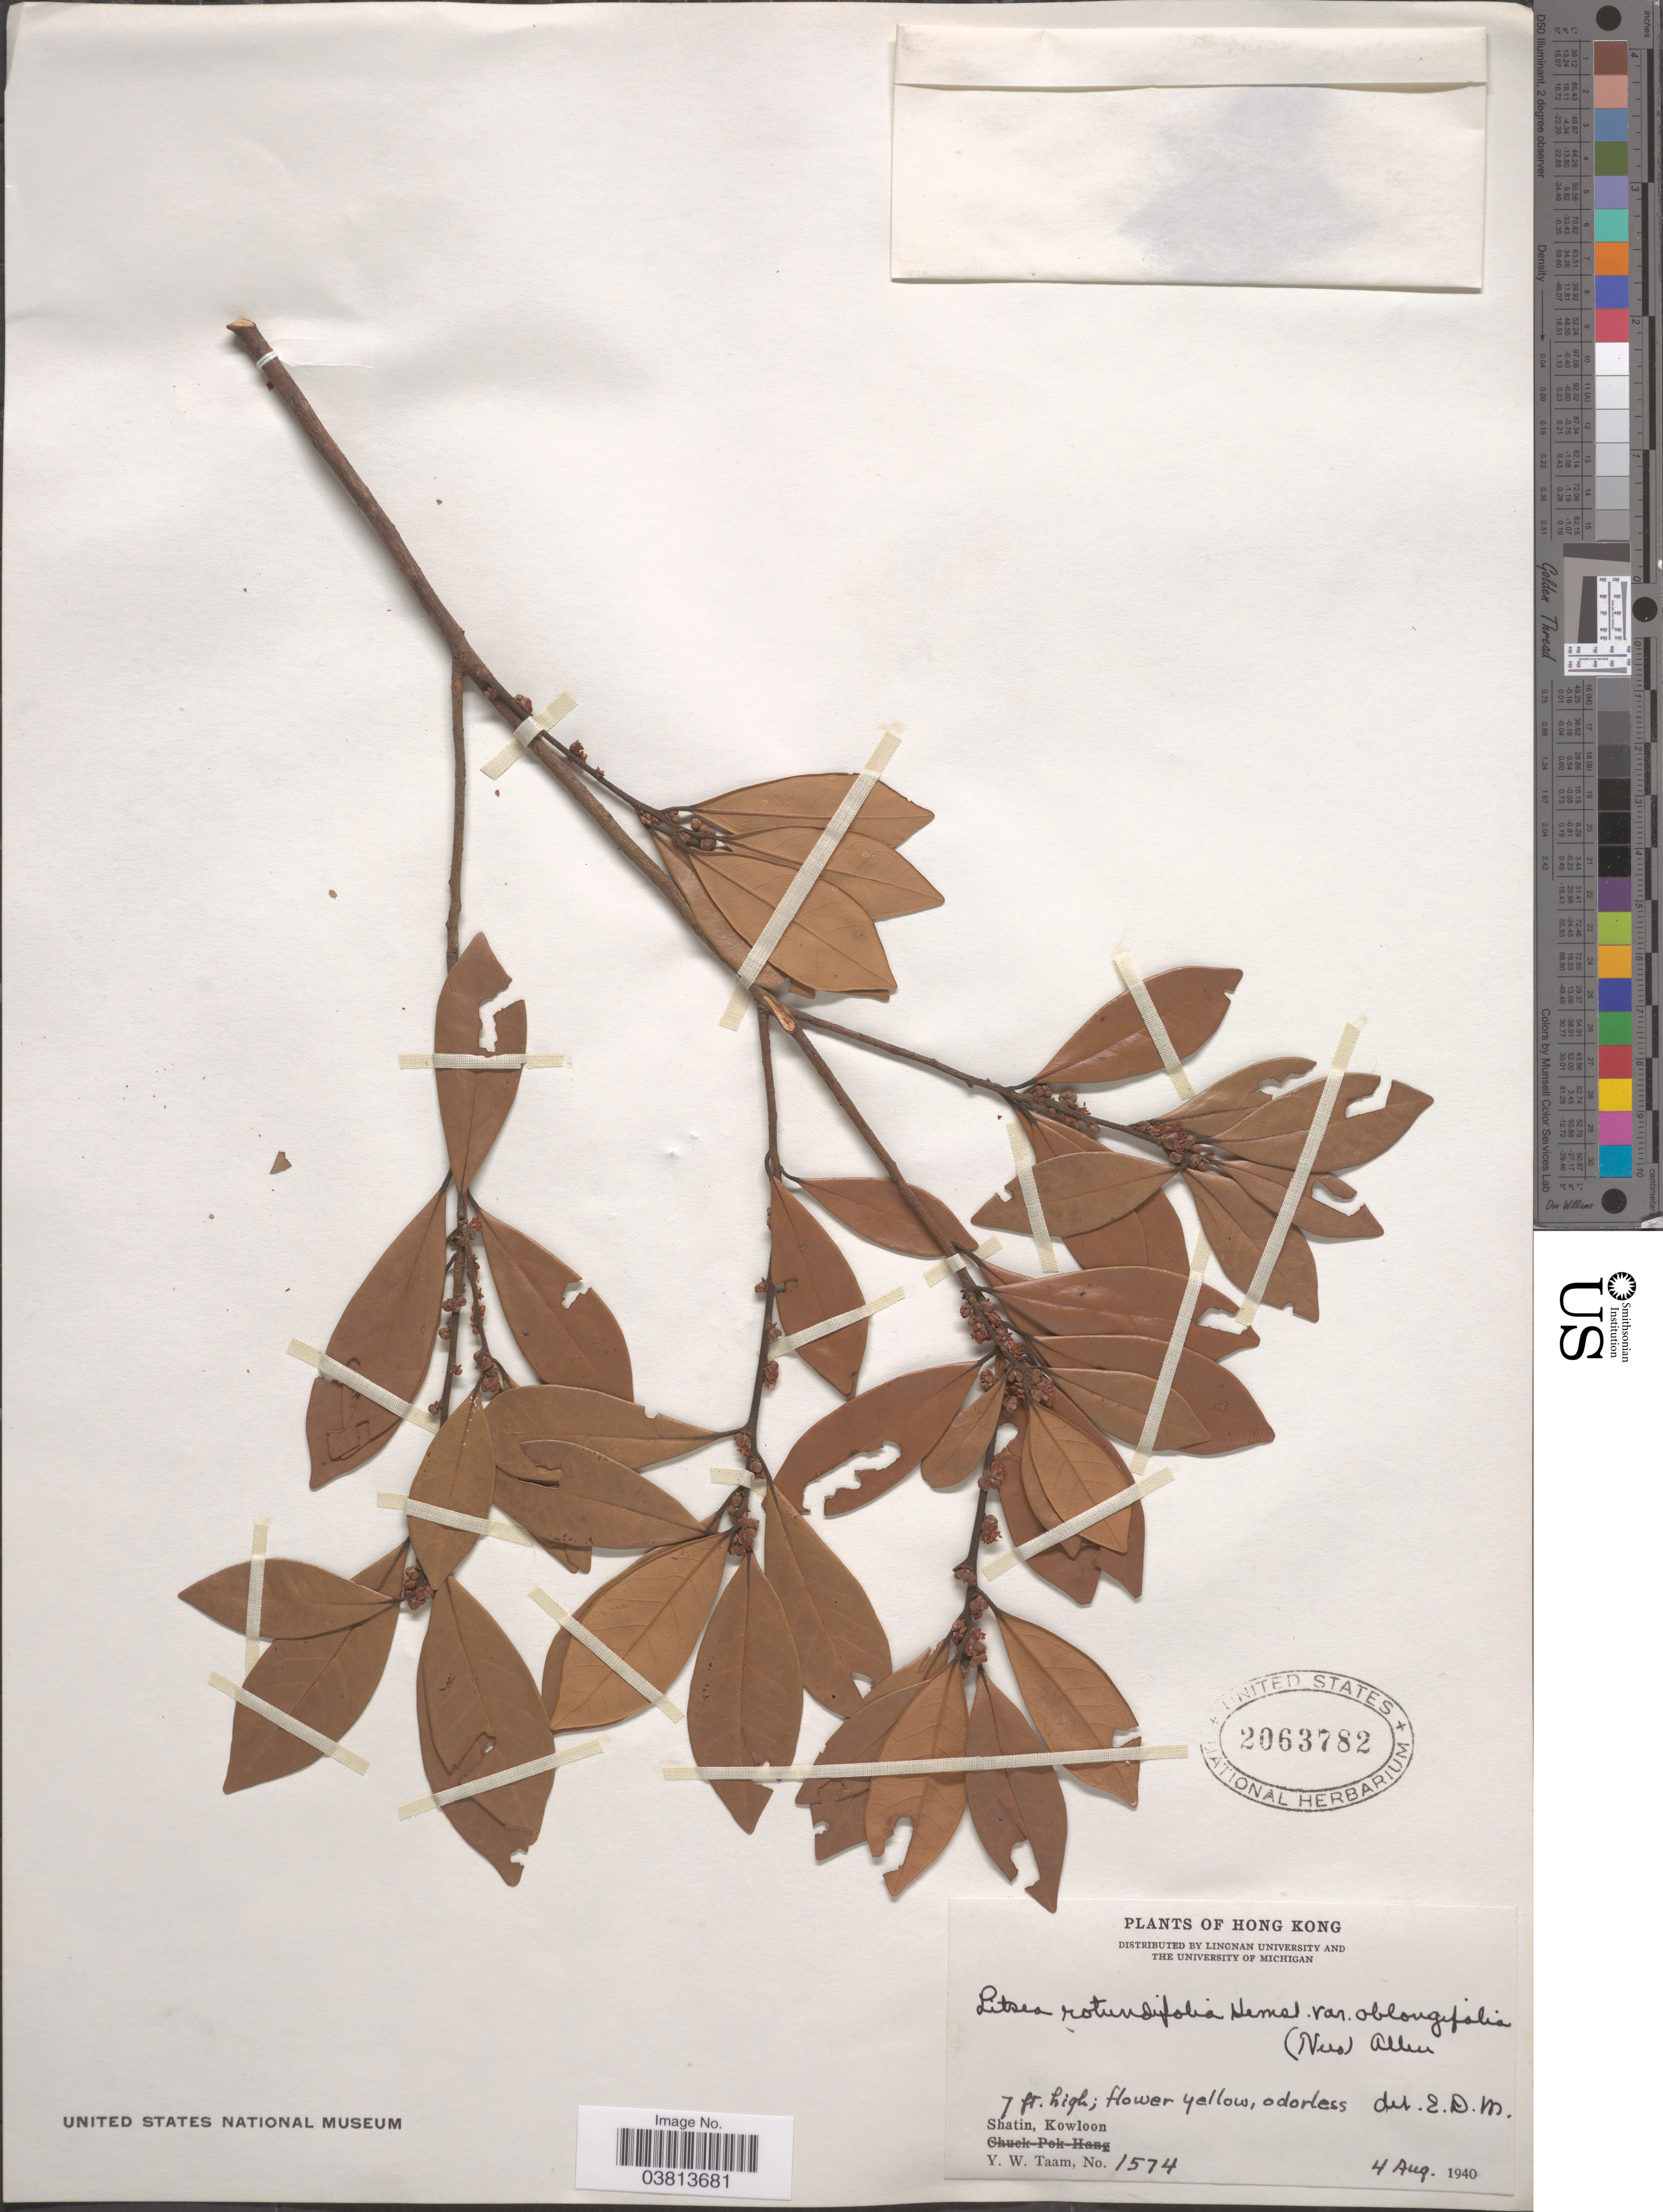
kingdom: Plantae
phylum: Tracheophyta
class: Magnoliopsida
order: Laurales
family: Lauraceae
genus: Litsea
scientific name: Litsea rotundifolia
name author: Hemsl.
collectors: Y. W. Taam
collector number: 1574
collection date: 1940-08-04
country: China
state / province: Hong Kong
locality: Shatin, Kowloon.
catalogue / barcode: US 2063782